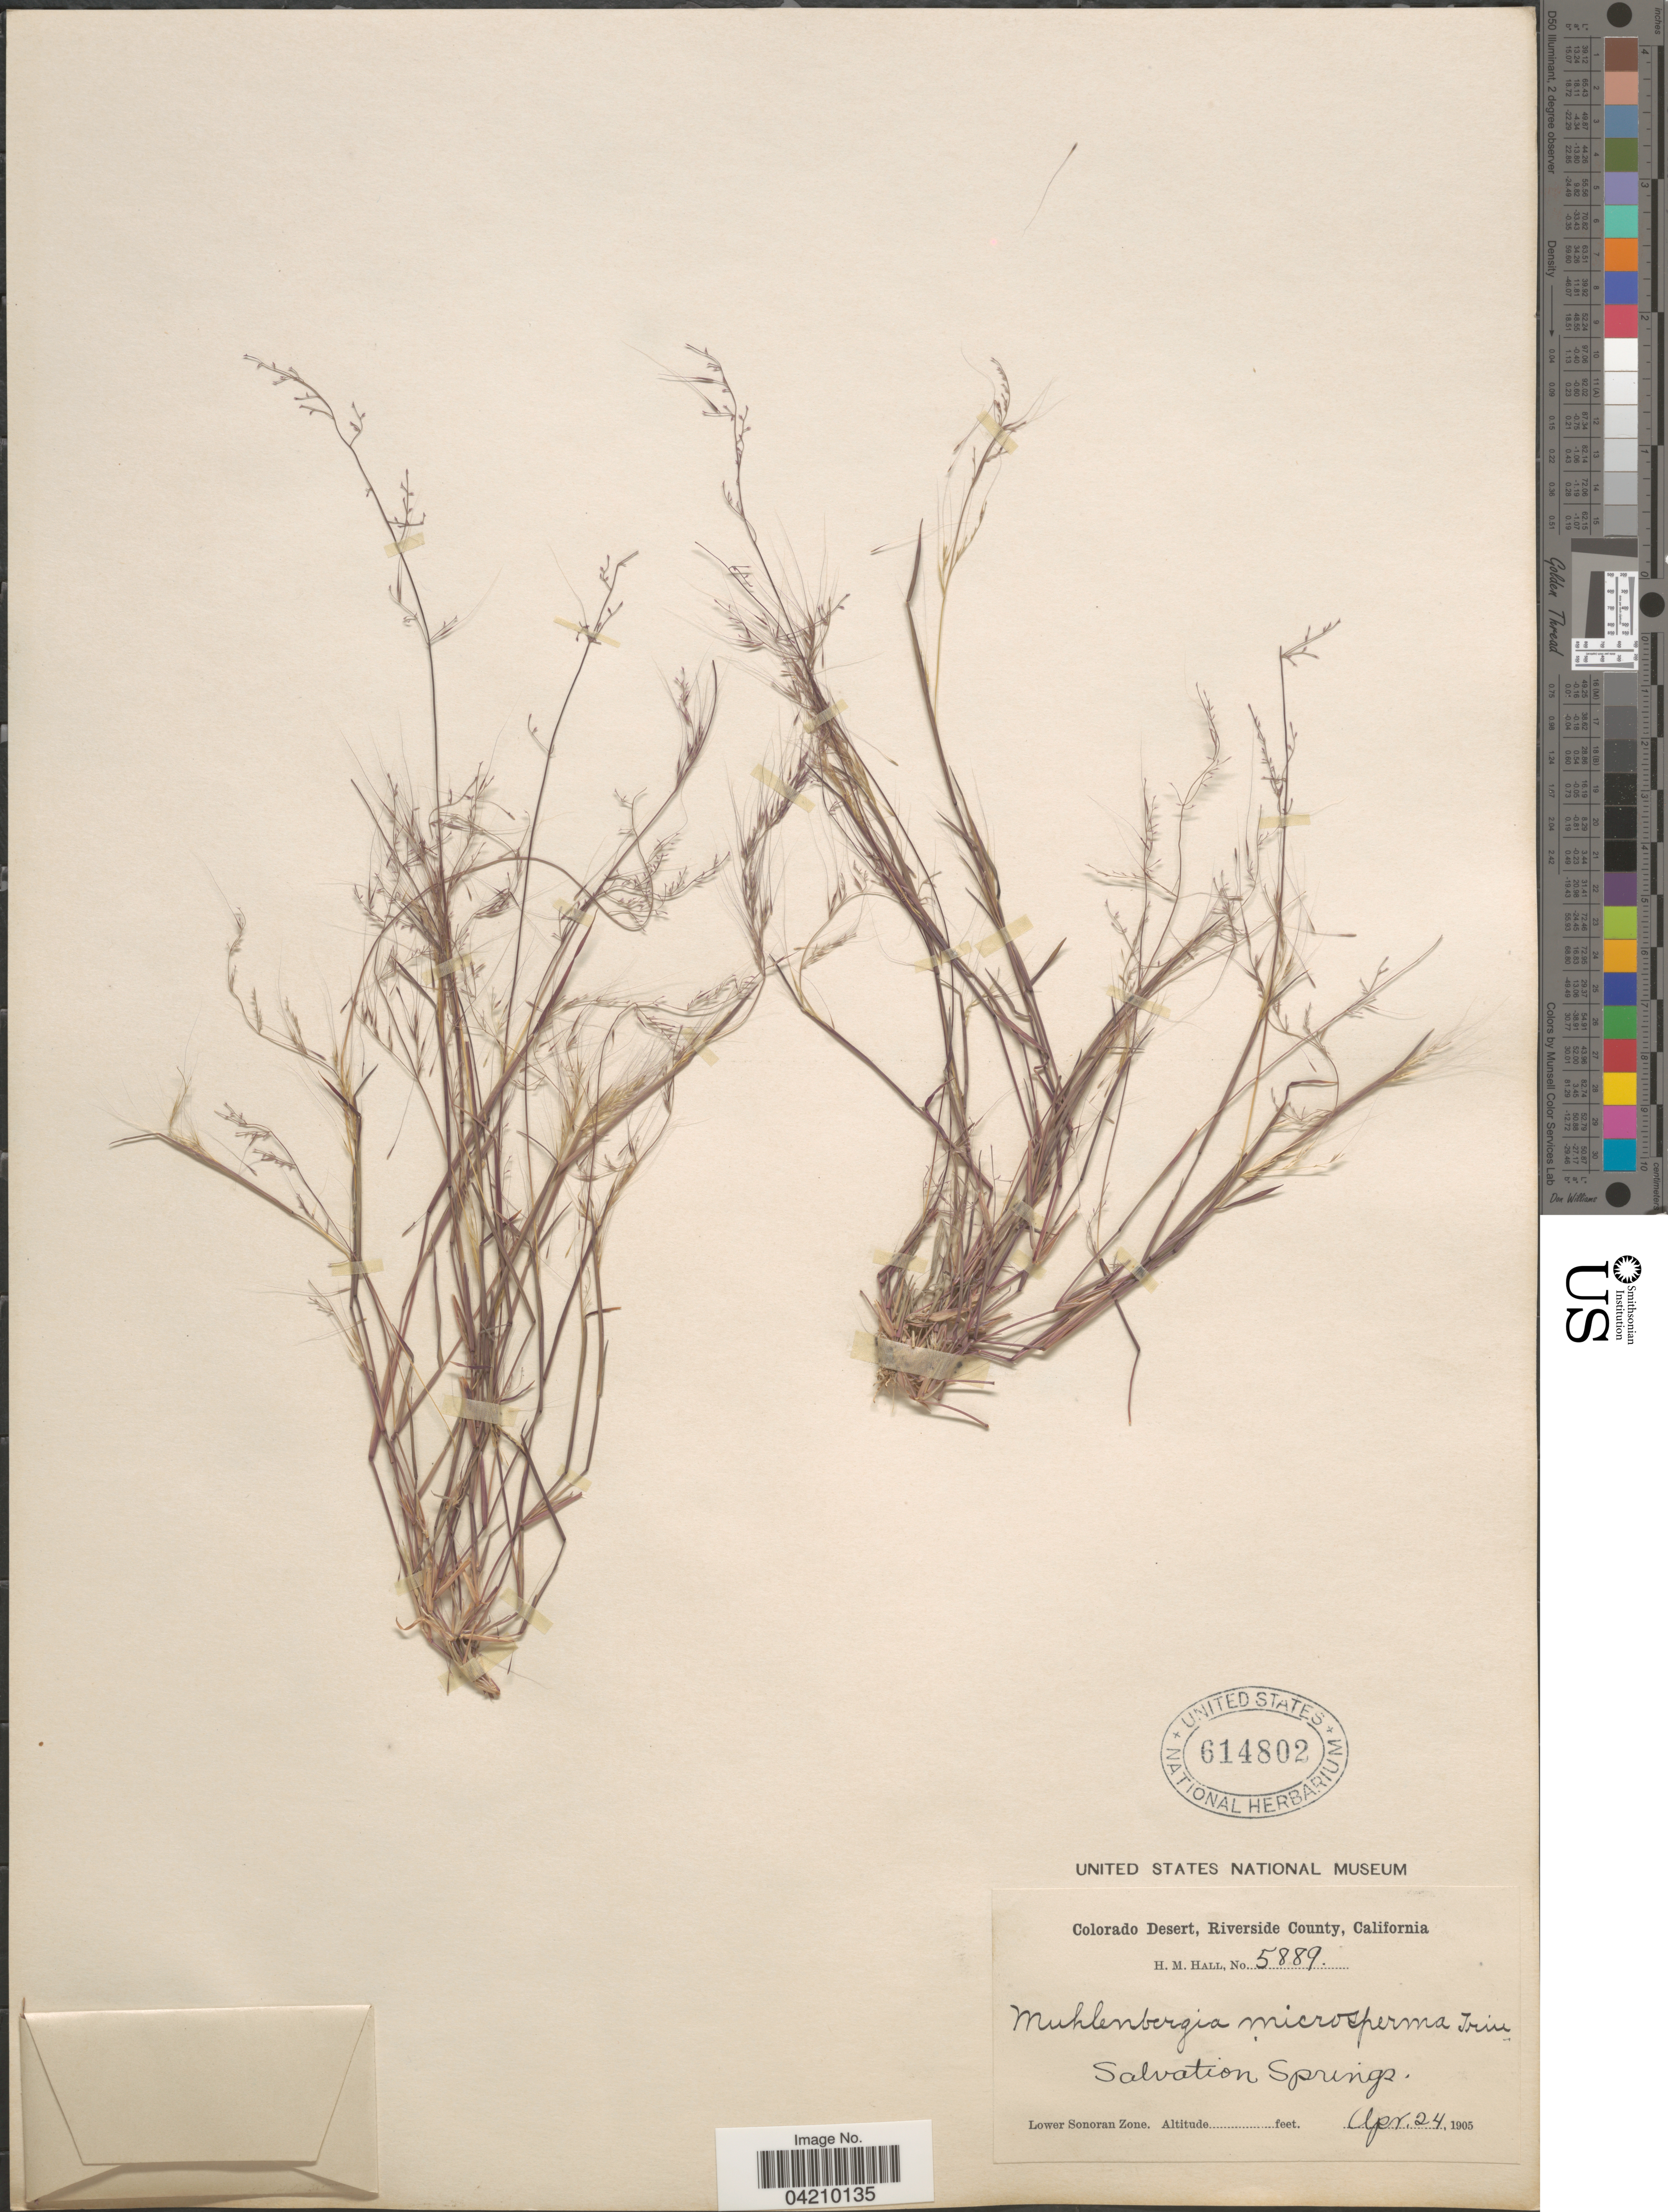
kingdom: Plantae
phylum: Tracheophyta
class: Liliopsida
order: Poales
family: Poaceae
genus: Muhlenbergia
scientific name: Muhlenbergia microsperma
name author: (DC.) Kunth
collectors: H. M. Hall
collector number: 5889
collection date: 1905-04-24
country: United States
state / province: California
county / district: Riverside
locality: Colorado Desert, Riverside County. Salvation Springs. Lower Sonoran Zone.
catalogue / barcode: US 614802